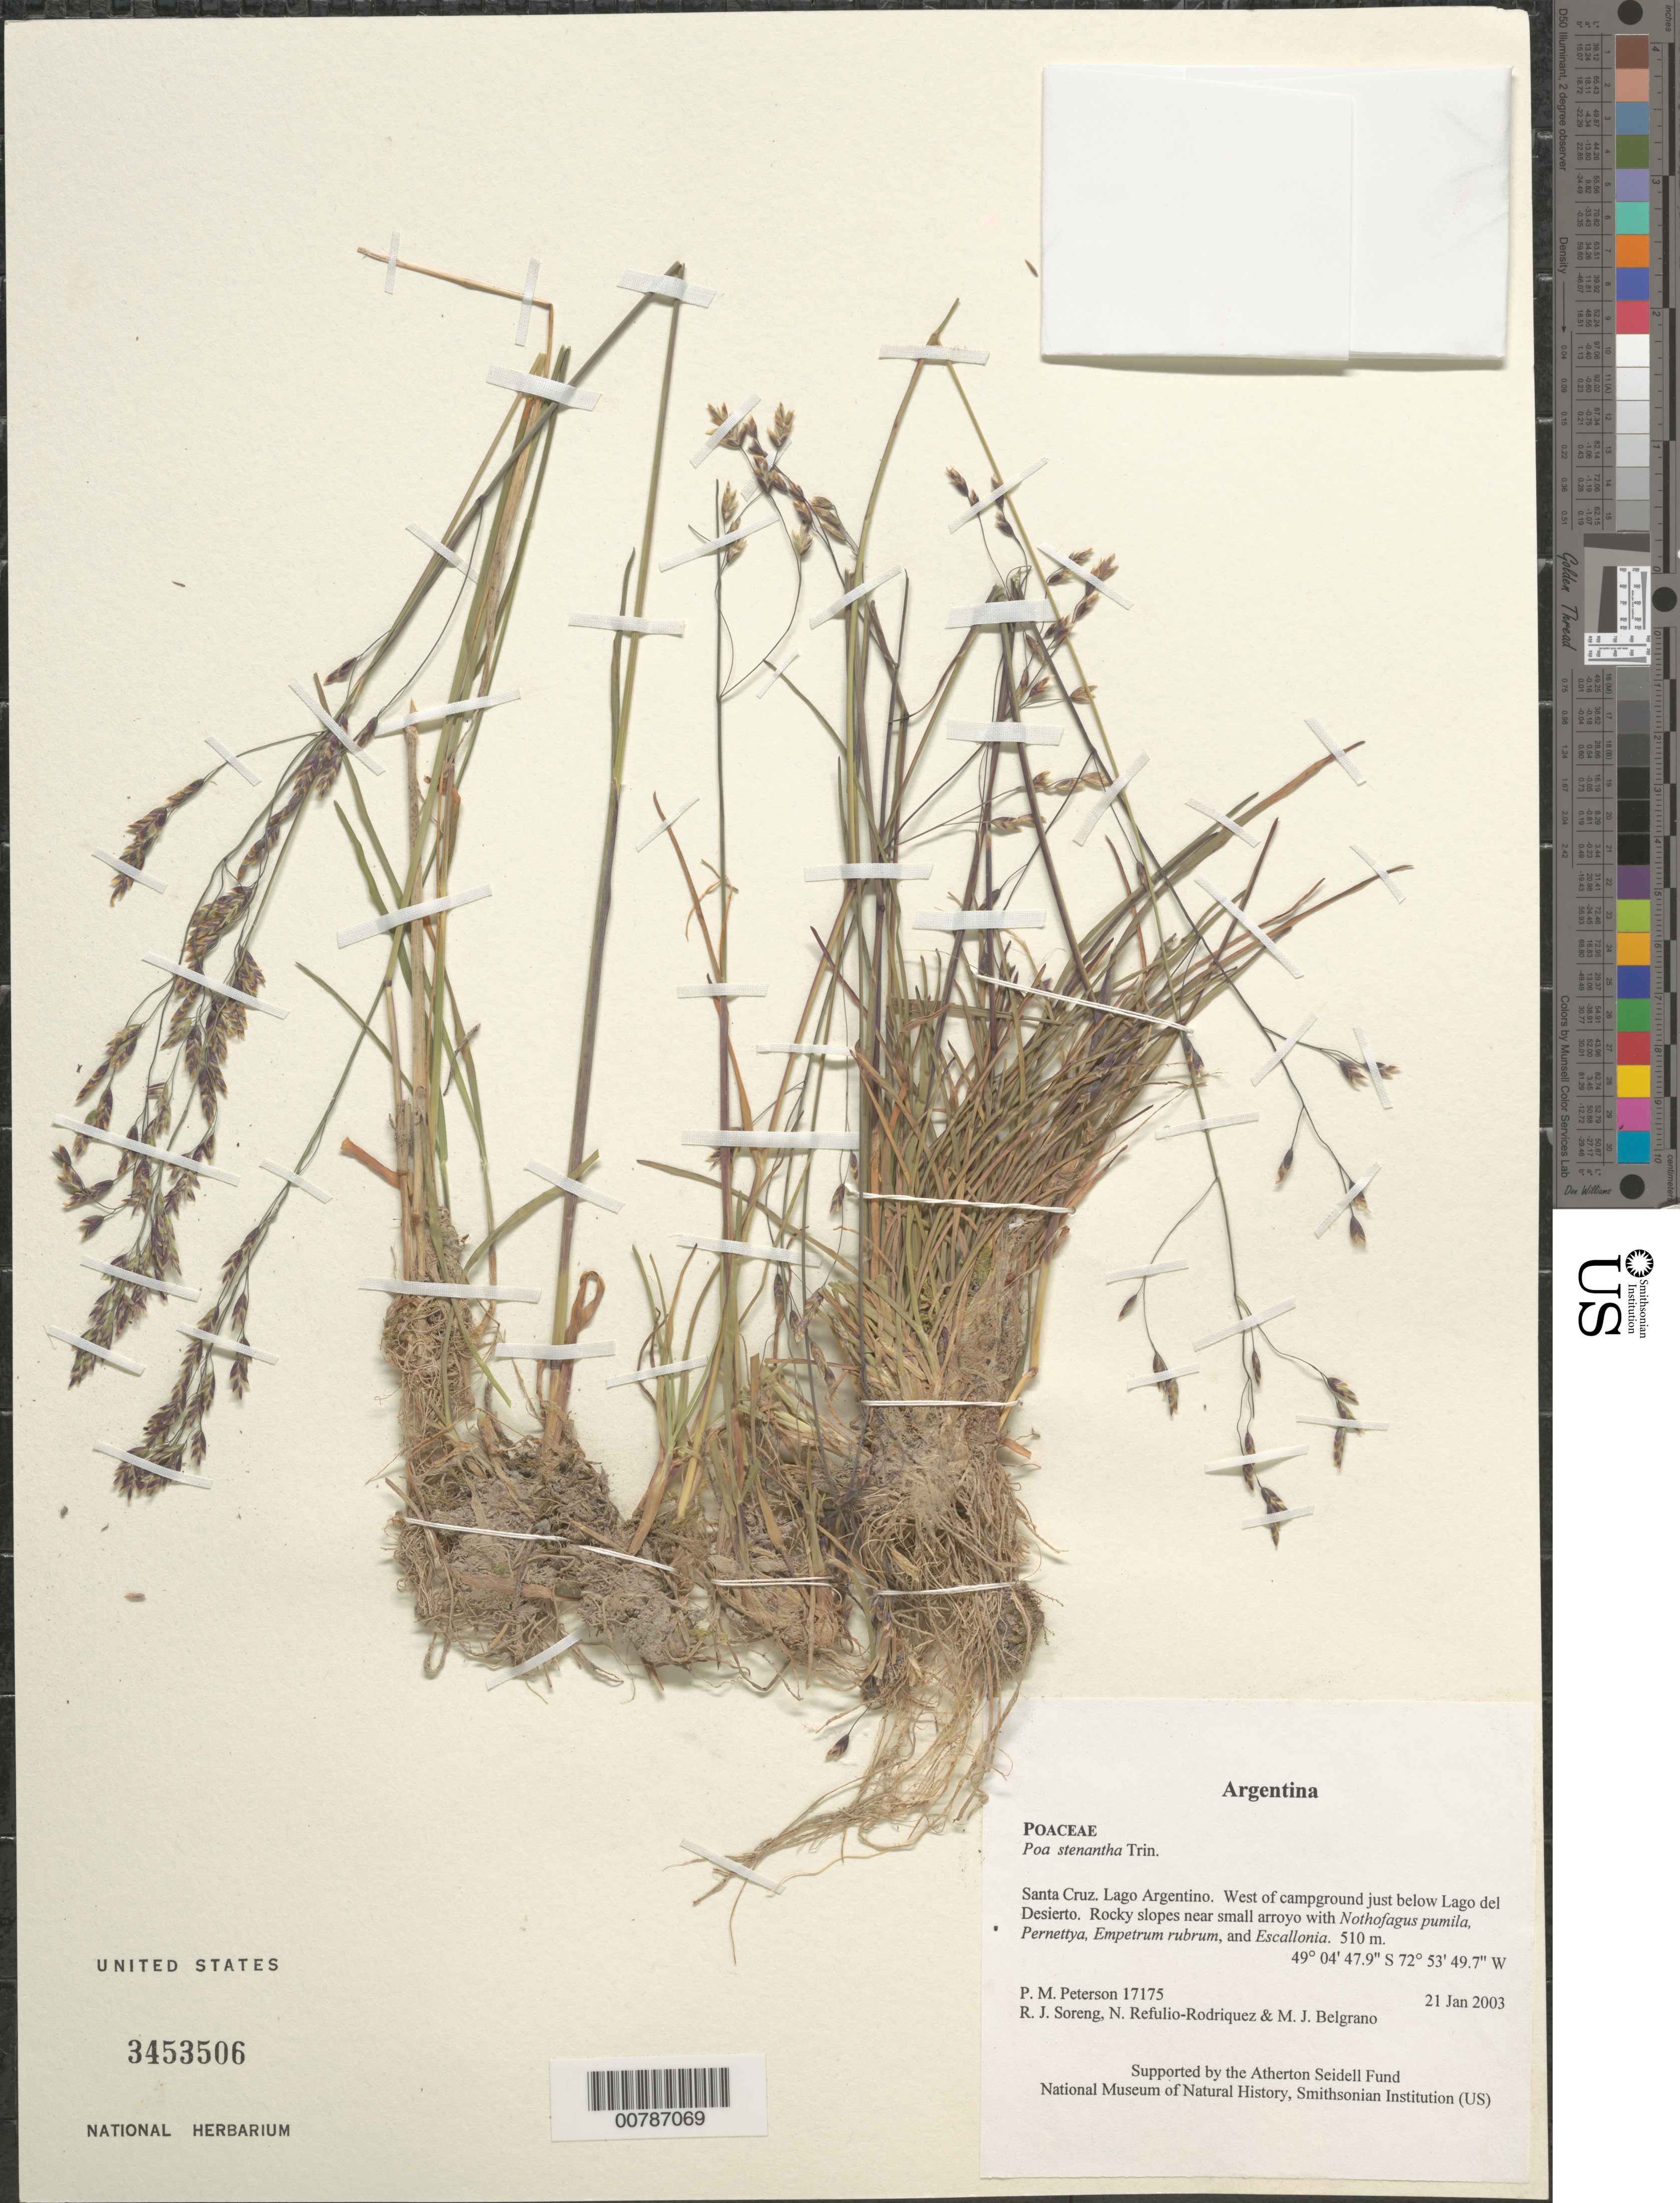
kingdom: Plantae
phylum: Tracheophyta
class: Liliopsida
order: Poales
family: Poaceae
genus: Poa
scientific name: Poa stenantha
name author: Trin.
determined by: Soreng, Robert J., Research Associate (BOT), Smithsonian Institution - National Museum of Natural History (UNITED STATES)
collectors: P. M. Peterson, R. J. Soreng, N. Refulio-Rodríguez & M. Belgrano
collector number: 17175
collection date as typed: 21 Jan 2003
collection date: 2003-01-21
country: Argentina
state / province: Santa Cruz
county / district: Lago Argentino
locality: West of campground just below Lago del Desierto. Rocky slopes near small arroyo with Nothofagus pumila, Pernettya, Empetrum rubrum, and Escallonia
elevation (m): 510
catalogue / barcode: US 3453506